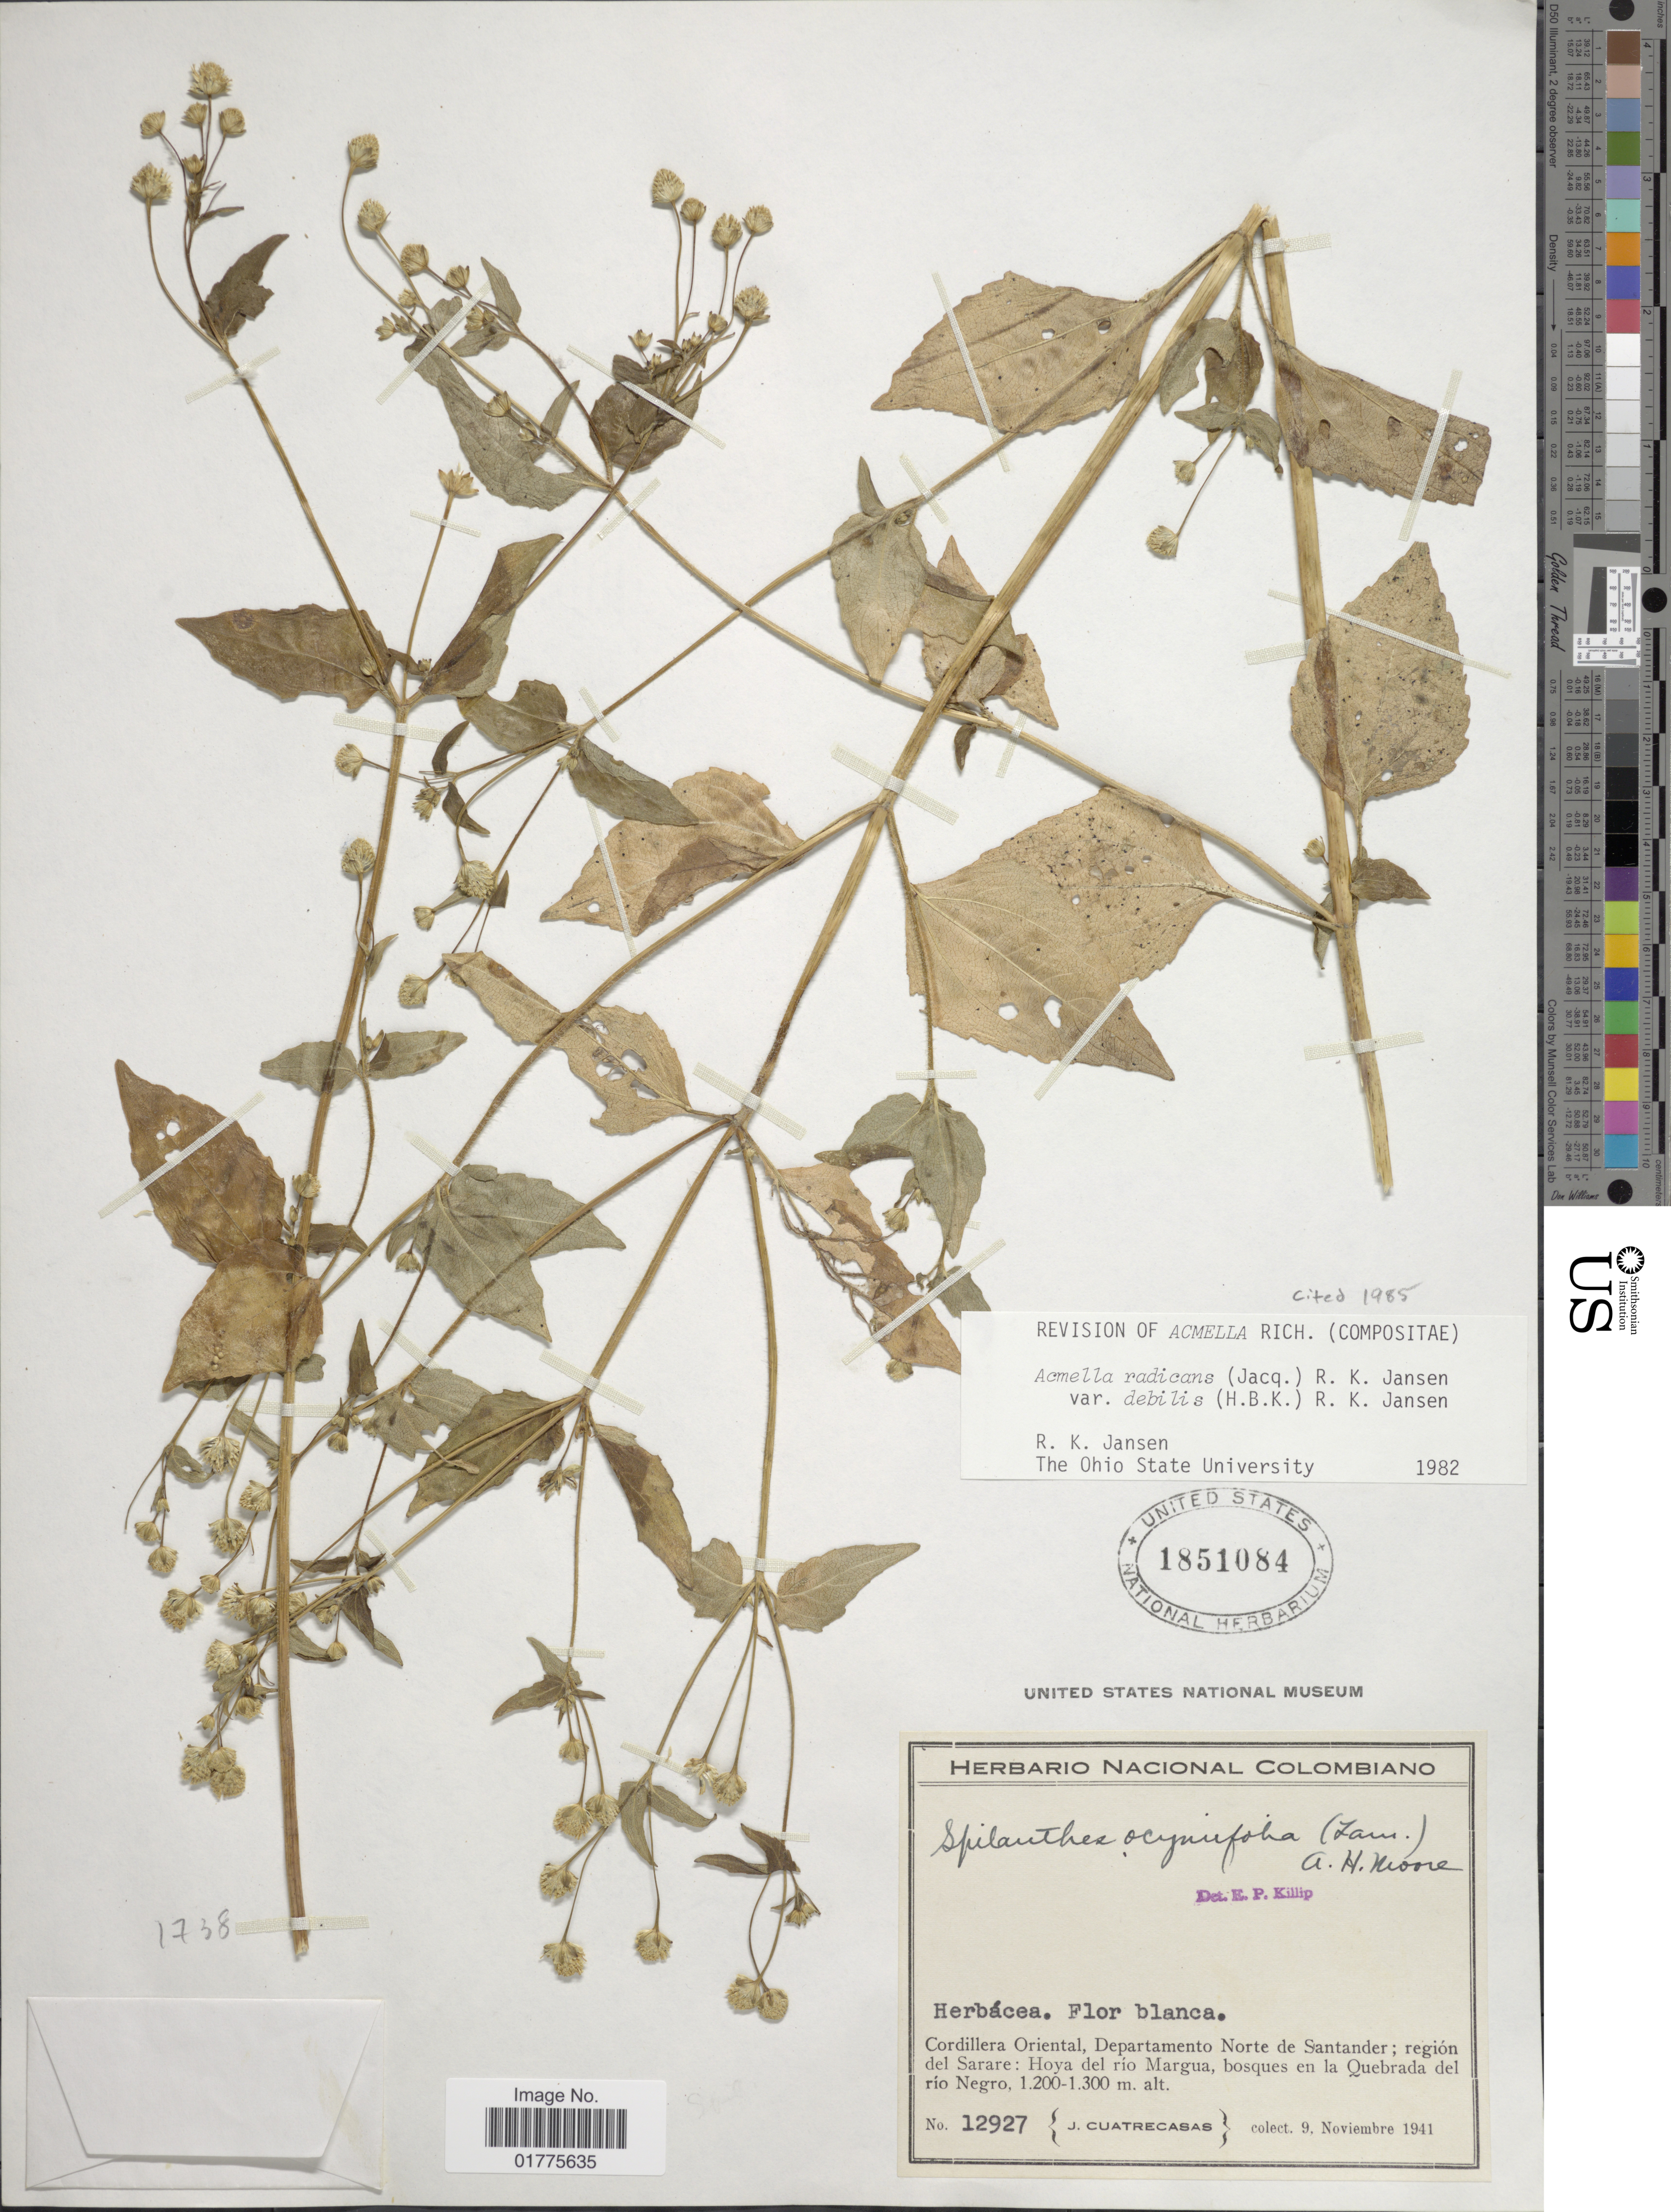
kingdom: Plantae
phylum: Tracheophyta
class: Magnoliopsida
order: Asterales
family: Asteraceae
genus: Acmella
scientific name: Acmella radicans var. debilis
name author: (Kunth) R.K. Jansen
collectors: J. Cuatrecasas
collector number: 12927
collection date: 1941-11-09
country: Colombia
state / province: Norte de Santander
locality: Cordillera Oriental, región del Sarare: Hoya del río Margua, bosques en la Quebrada del río Negro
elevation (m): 1200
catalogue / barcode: US 1851084